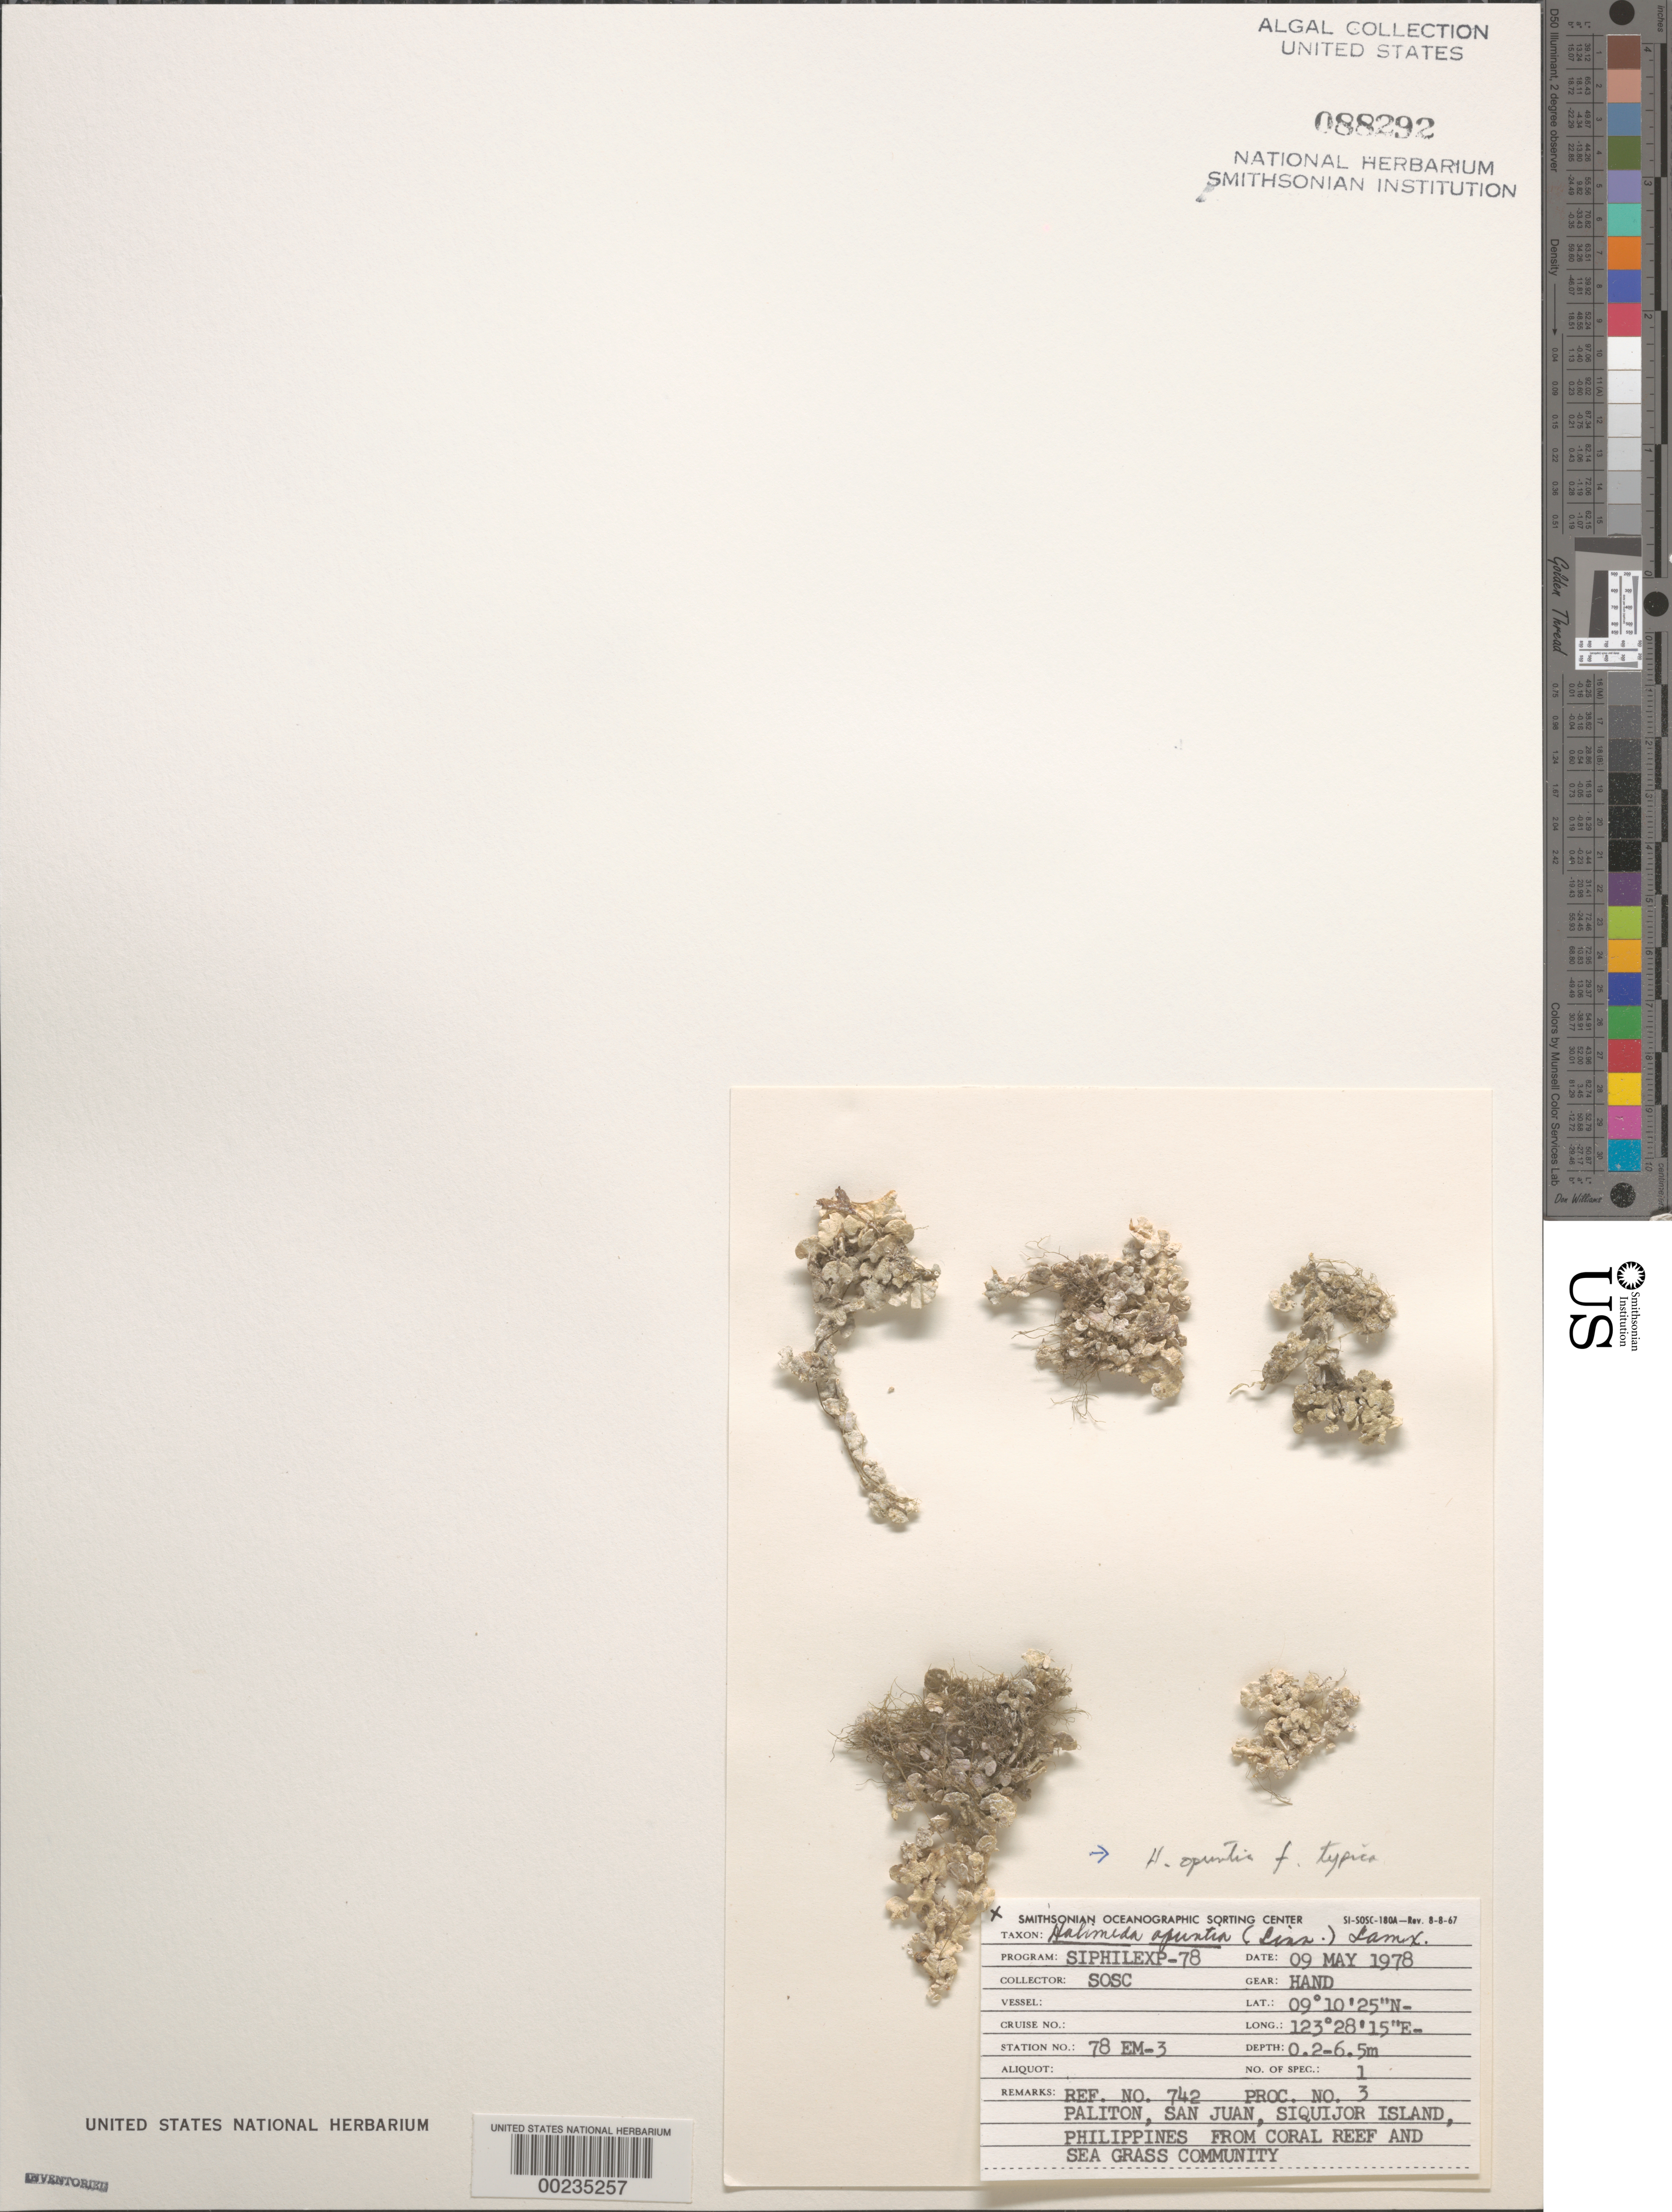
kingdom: Plantae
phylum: Chlorophyta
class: Ulvophyceae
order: Bryopsidales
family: Halimedaceae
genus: Halimeda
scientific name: Halimeda opuntia f. typica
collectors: SOSC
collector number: Station 78 Em-3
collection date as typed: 09 May 1978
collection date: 1978-05-09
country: Philippines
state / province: Central Visayas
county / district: Siquijor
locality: Visayan. Paliton, san juan, siquijor island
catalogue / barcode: US 88292